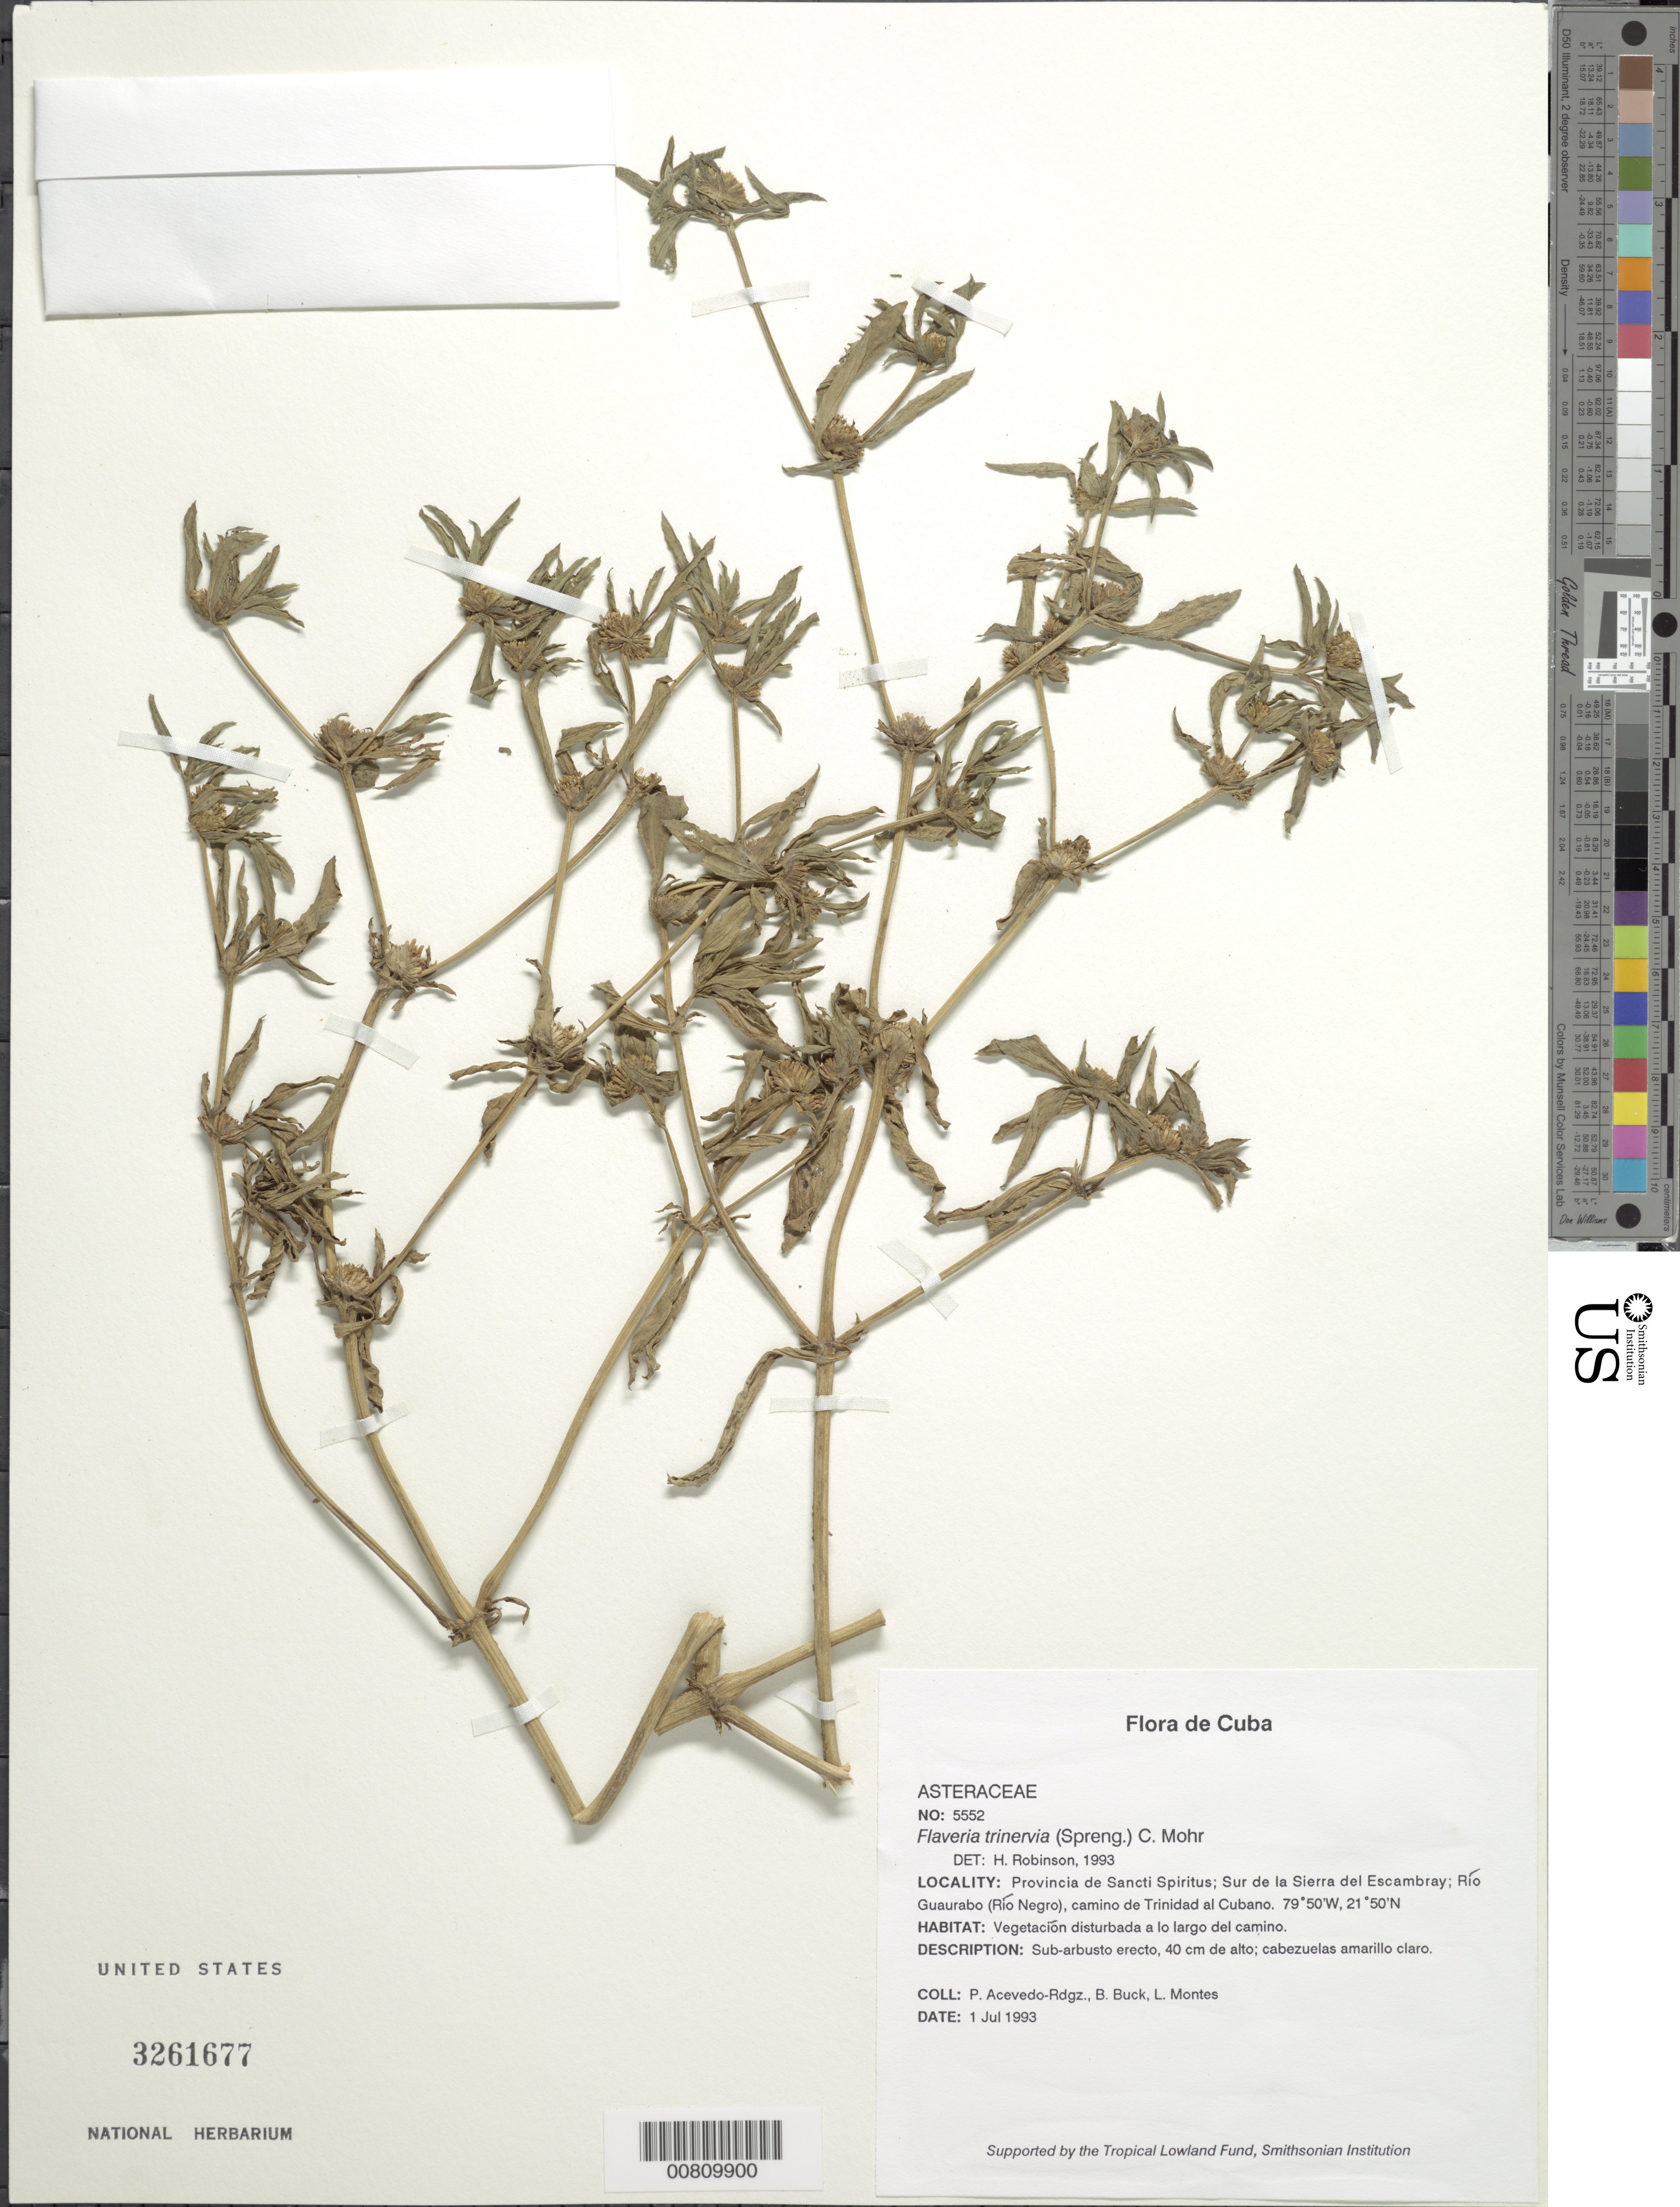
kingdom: Plantae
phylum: Tracheophyta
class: Magnoliopsida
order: Asterales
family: Asteraceae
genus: Flaveria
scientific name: Flaveria trinervia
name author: (Spreng.) C. Mohr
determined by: Robinson, Harold E., (US)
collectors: P. Acevedo-Rodr., B. Buck & L. Montes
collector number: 5552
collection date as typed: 01 Jul 1993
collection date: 1993-07-01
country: Cuba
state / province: Sancti Spiritus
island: Cuba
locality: Sur de la Sierra del Escambray; Río Guaurabo (Río Negro), camino de Trinidad al Cubano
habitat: Vegetacion disturbada a lo largo del camino.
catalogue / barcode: US 3261677